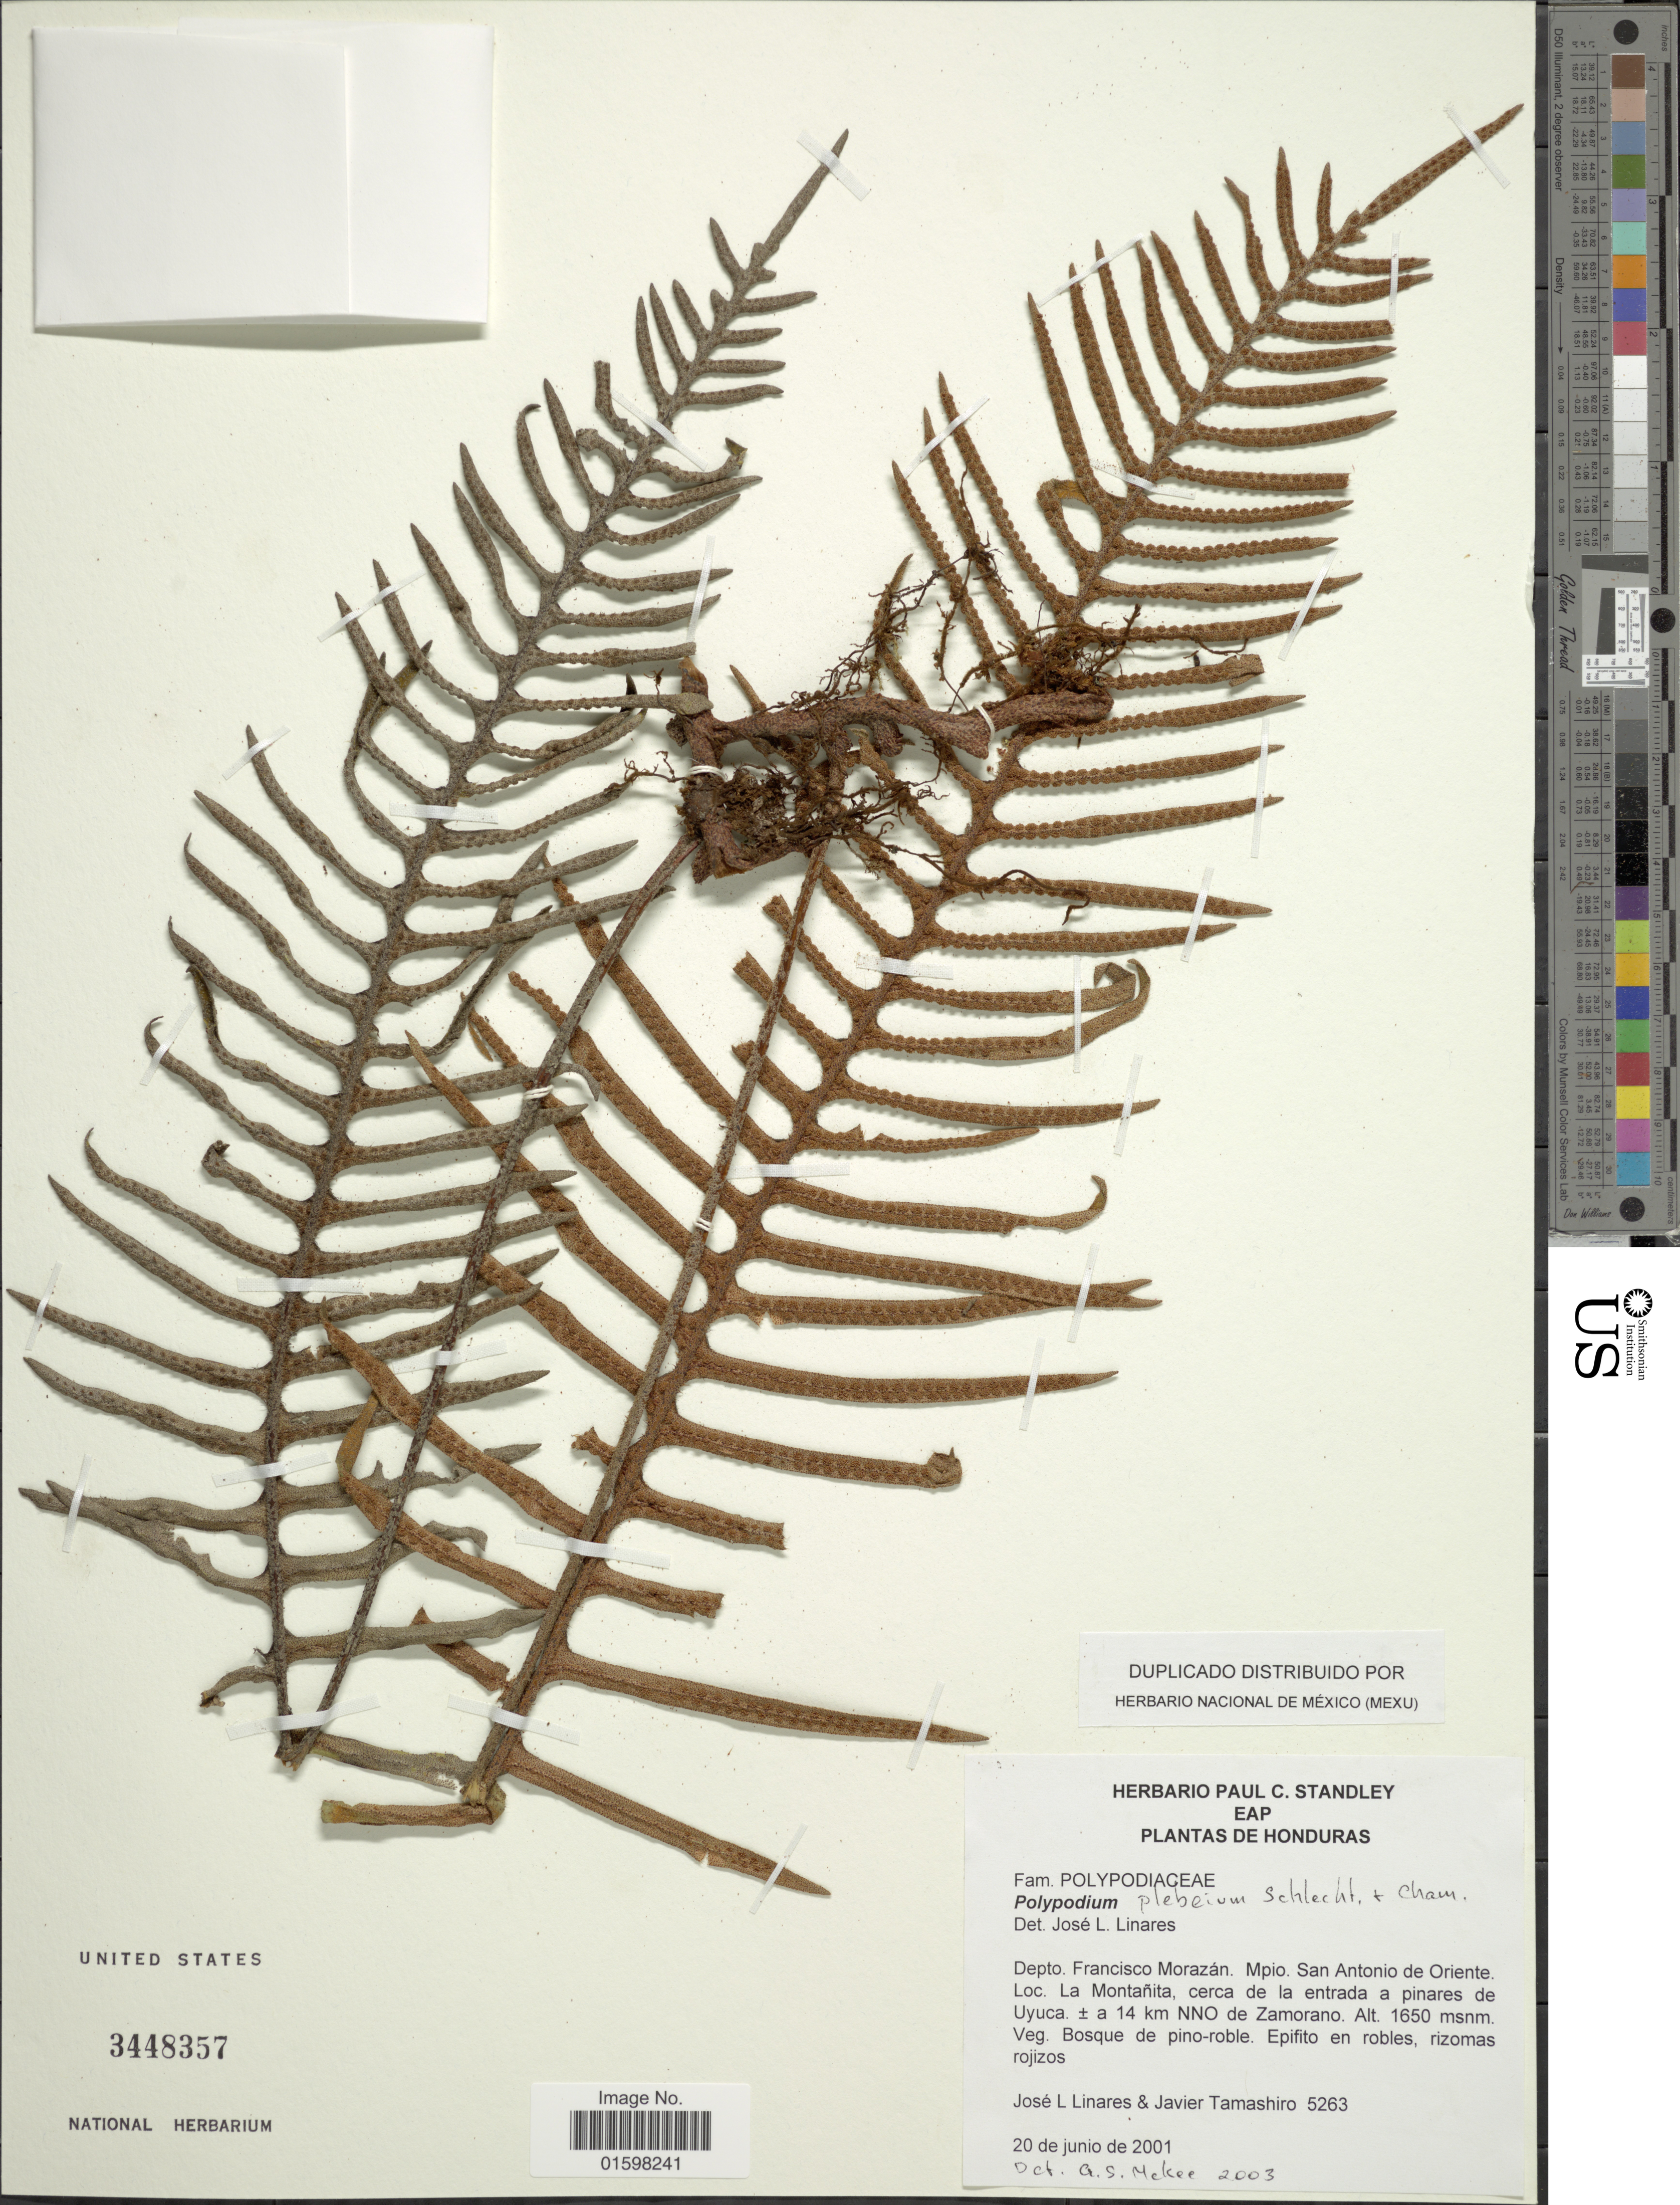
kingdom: Plantae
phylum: Tracheophyta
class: Polypodiopsida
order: Polypodiales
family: Polypodiaceae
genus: Pleopeltis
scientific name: Pleopeltis plebeia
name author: (Schltdl. ex Cham.) A.R. Sm. & Tejero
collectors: J. Linares & J. Y. Tamashiro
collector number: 5263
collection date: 2001-06-20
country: Honduras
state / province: Fco. Morazán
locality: Depto. Franciso Morazan. Mpio San Antonio de Oriente. Loc. La Montanota, cerca de la entrad a pinares de Uyuca, +/- a 14 km NNO de Zamorano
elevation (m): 1650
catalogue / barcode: US 3448357